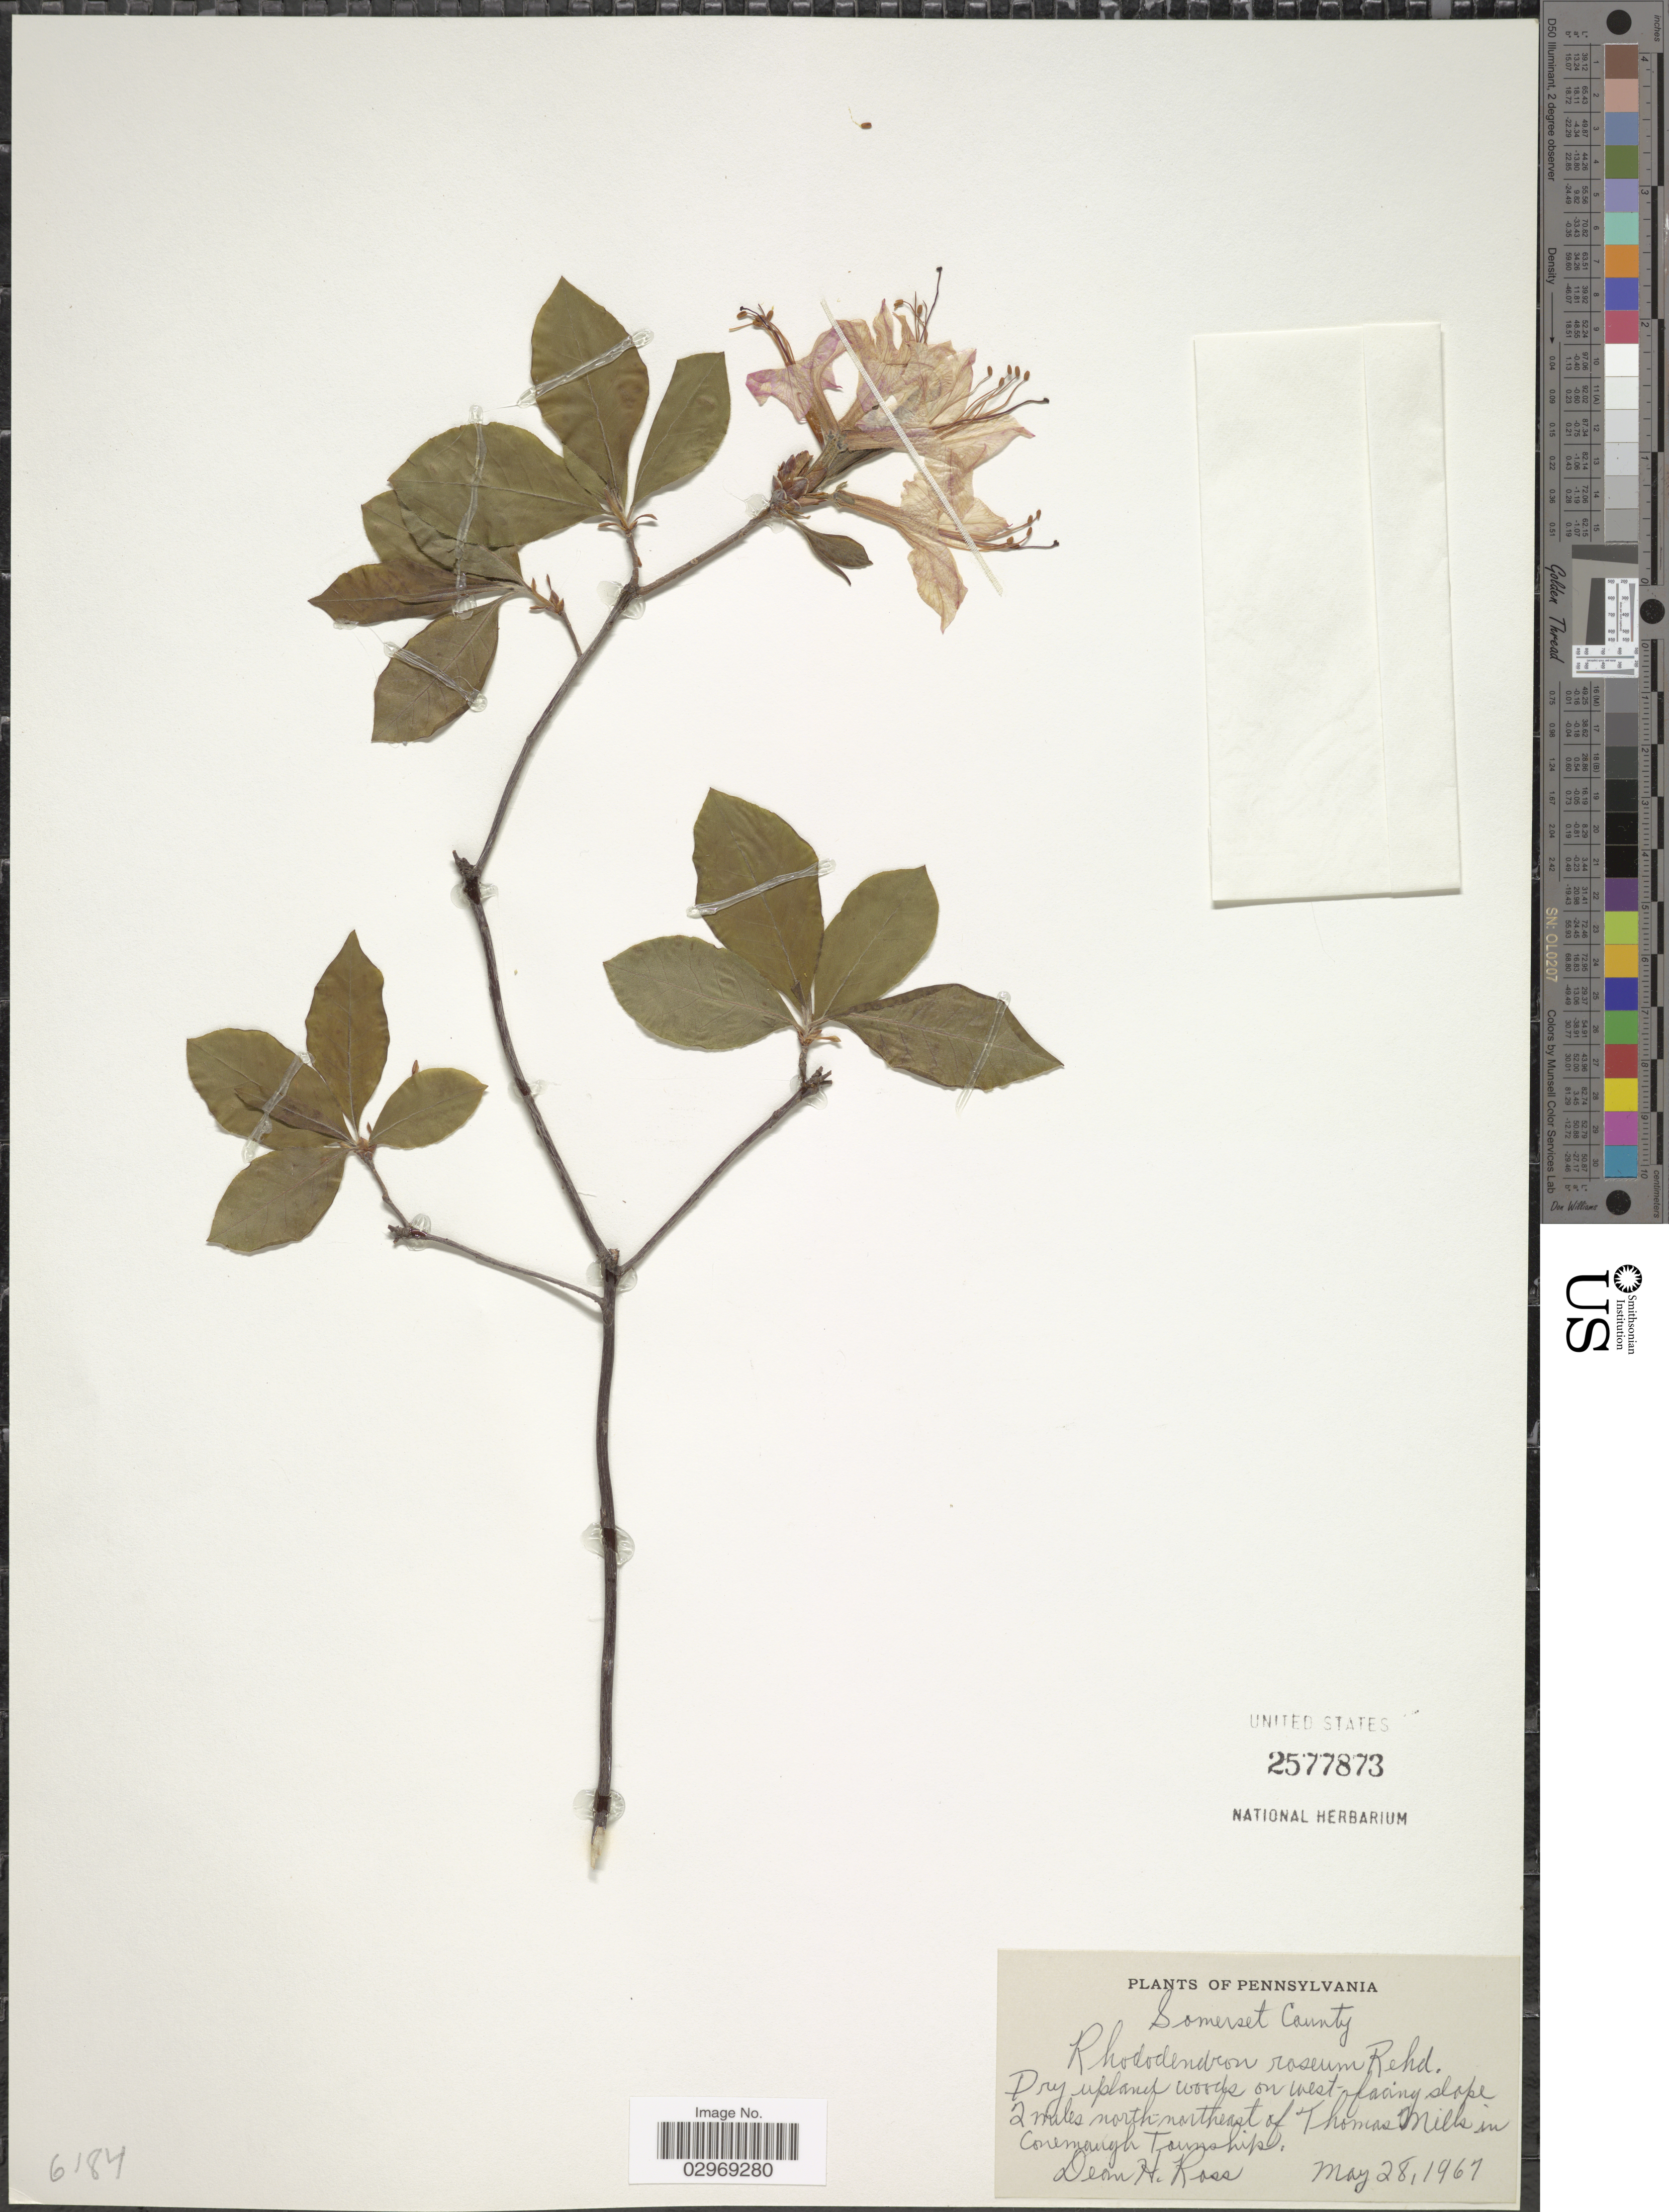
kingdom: Plantae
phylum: Tracheophyta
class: Magnoliopsida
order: Ericales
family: Ericaceae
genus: Rhododendron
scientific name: Rhododendron roseum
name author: (Loisel.) Rehder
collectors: D. Ross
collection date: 1967-05-28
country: United States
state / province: Pennsylvania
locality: Somerset County. 2 miles north-northeast of Thomas Mills in Conemaugh Township.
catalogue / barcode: US 2577873